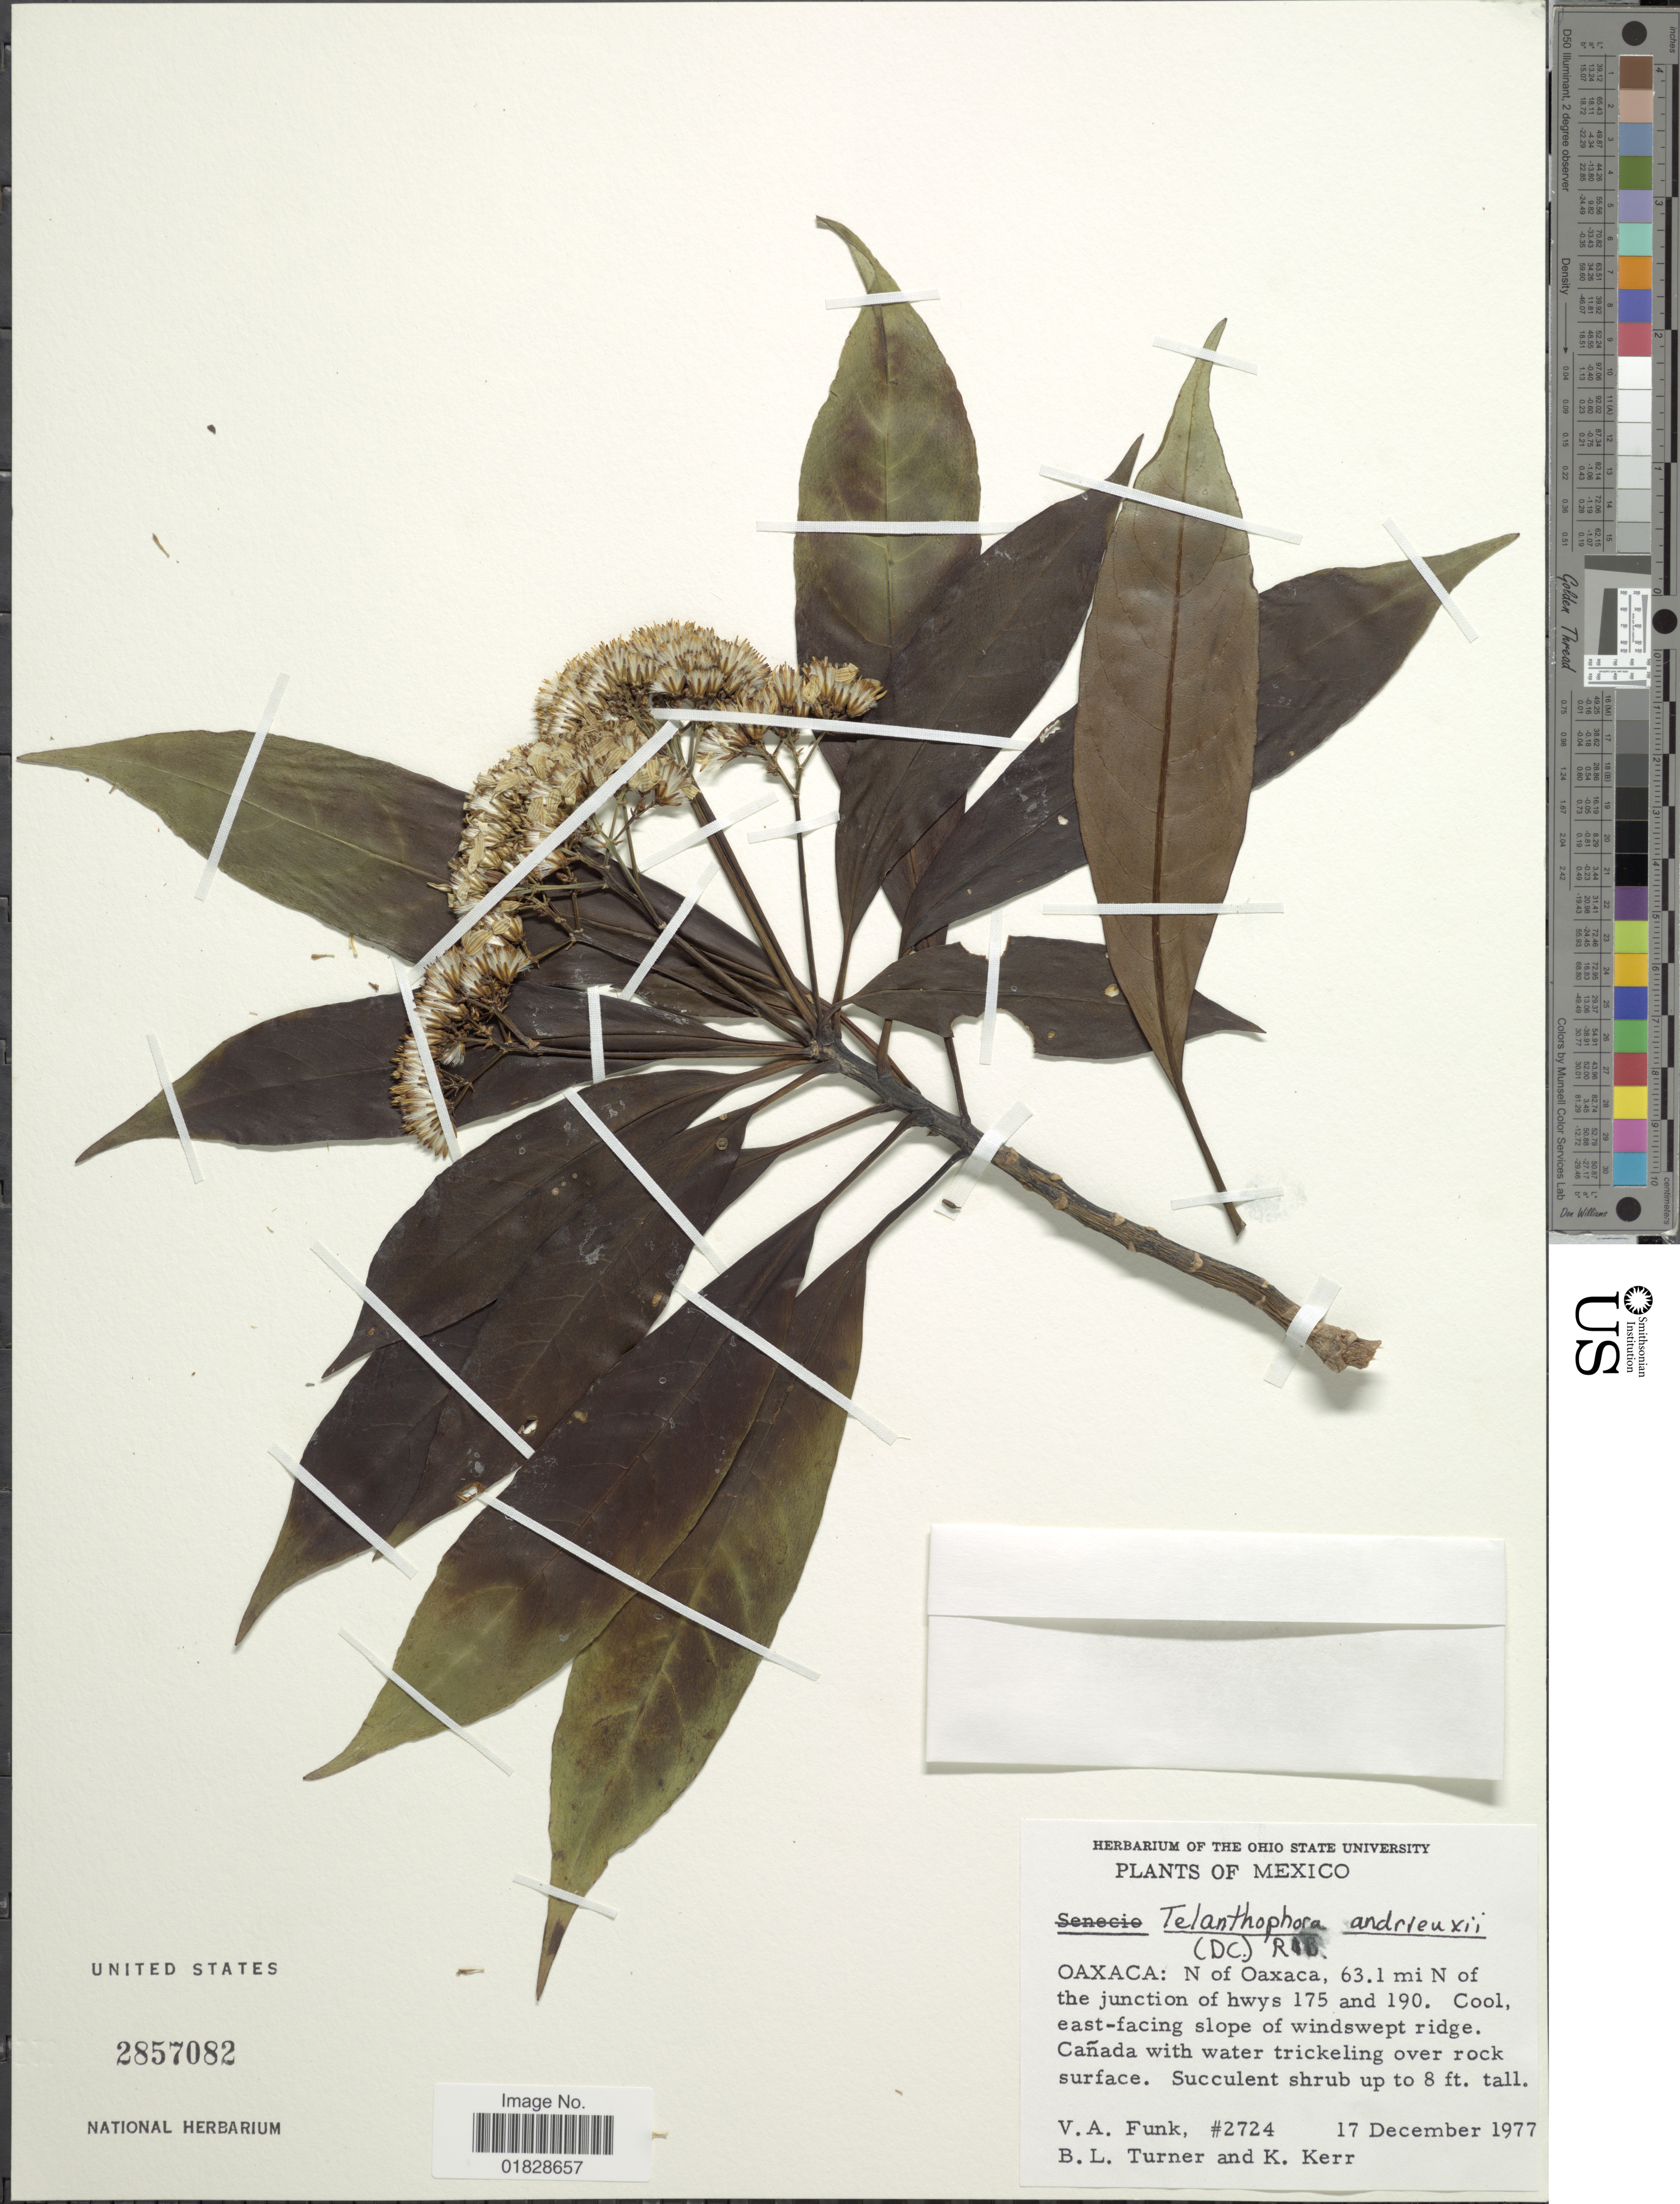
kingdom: Plantae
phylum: Tracheophyta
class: Magnoliopsida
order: Asterales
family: Asteraceae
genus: Telanthophora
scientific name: Telanthophora andrieuxii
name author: (DC.) H. Rob. & Brettell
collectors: V. Funk, B. L. Turner & K. Kerr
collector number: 2724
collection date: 1977-12-17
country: Mexico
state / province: Oaxaca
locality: Oaxaca: N of Oaxaca, 63.1 mi N of the junction of hwys 175 and 190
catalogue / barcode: US 2857082